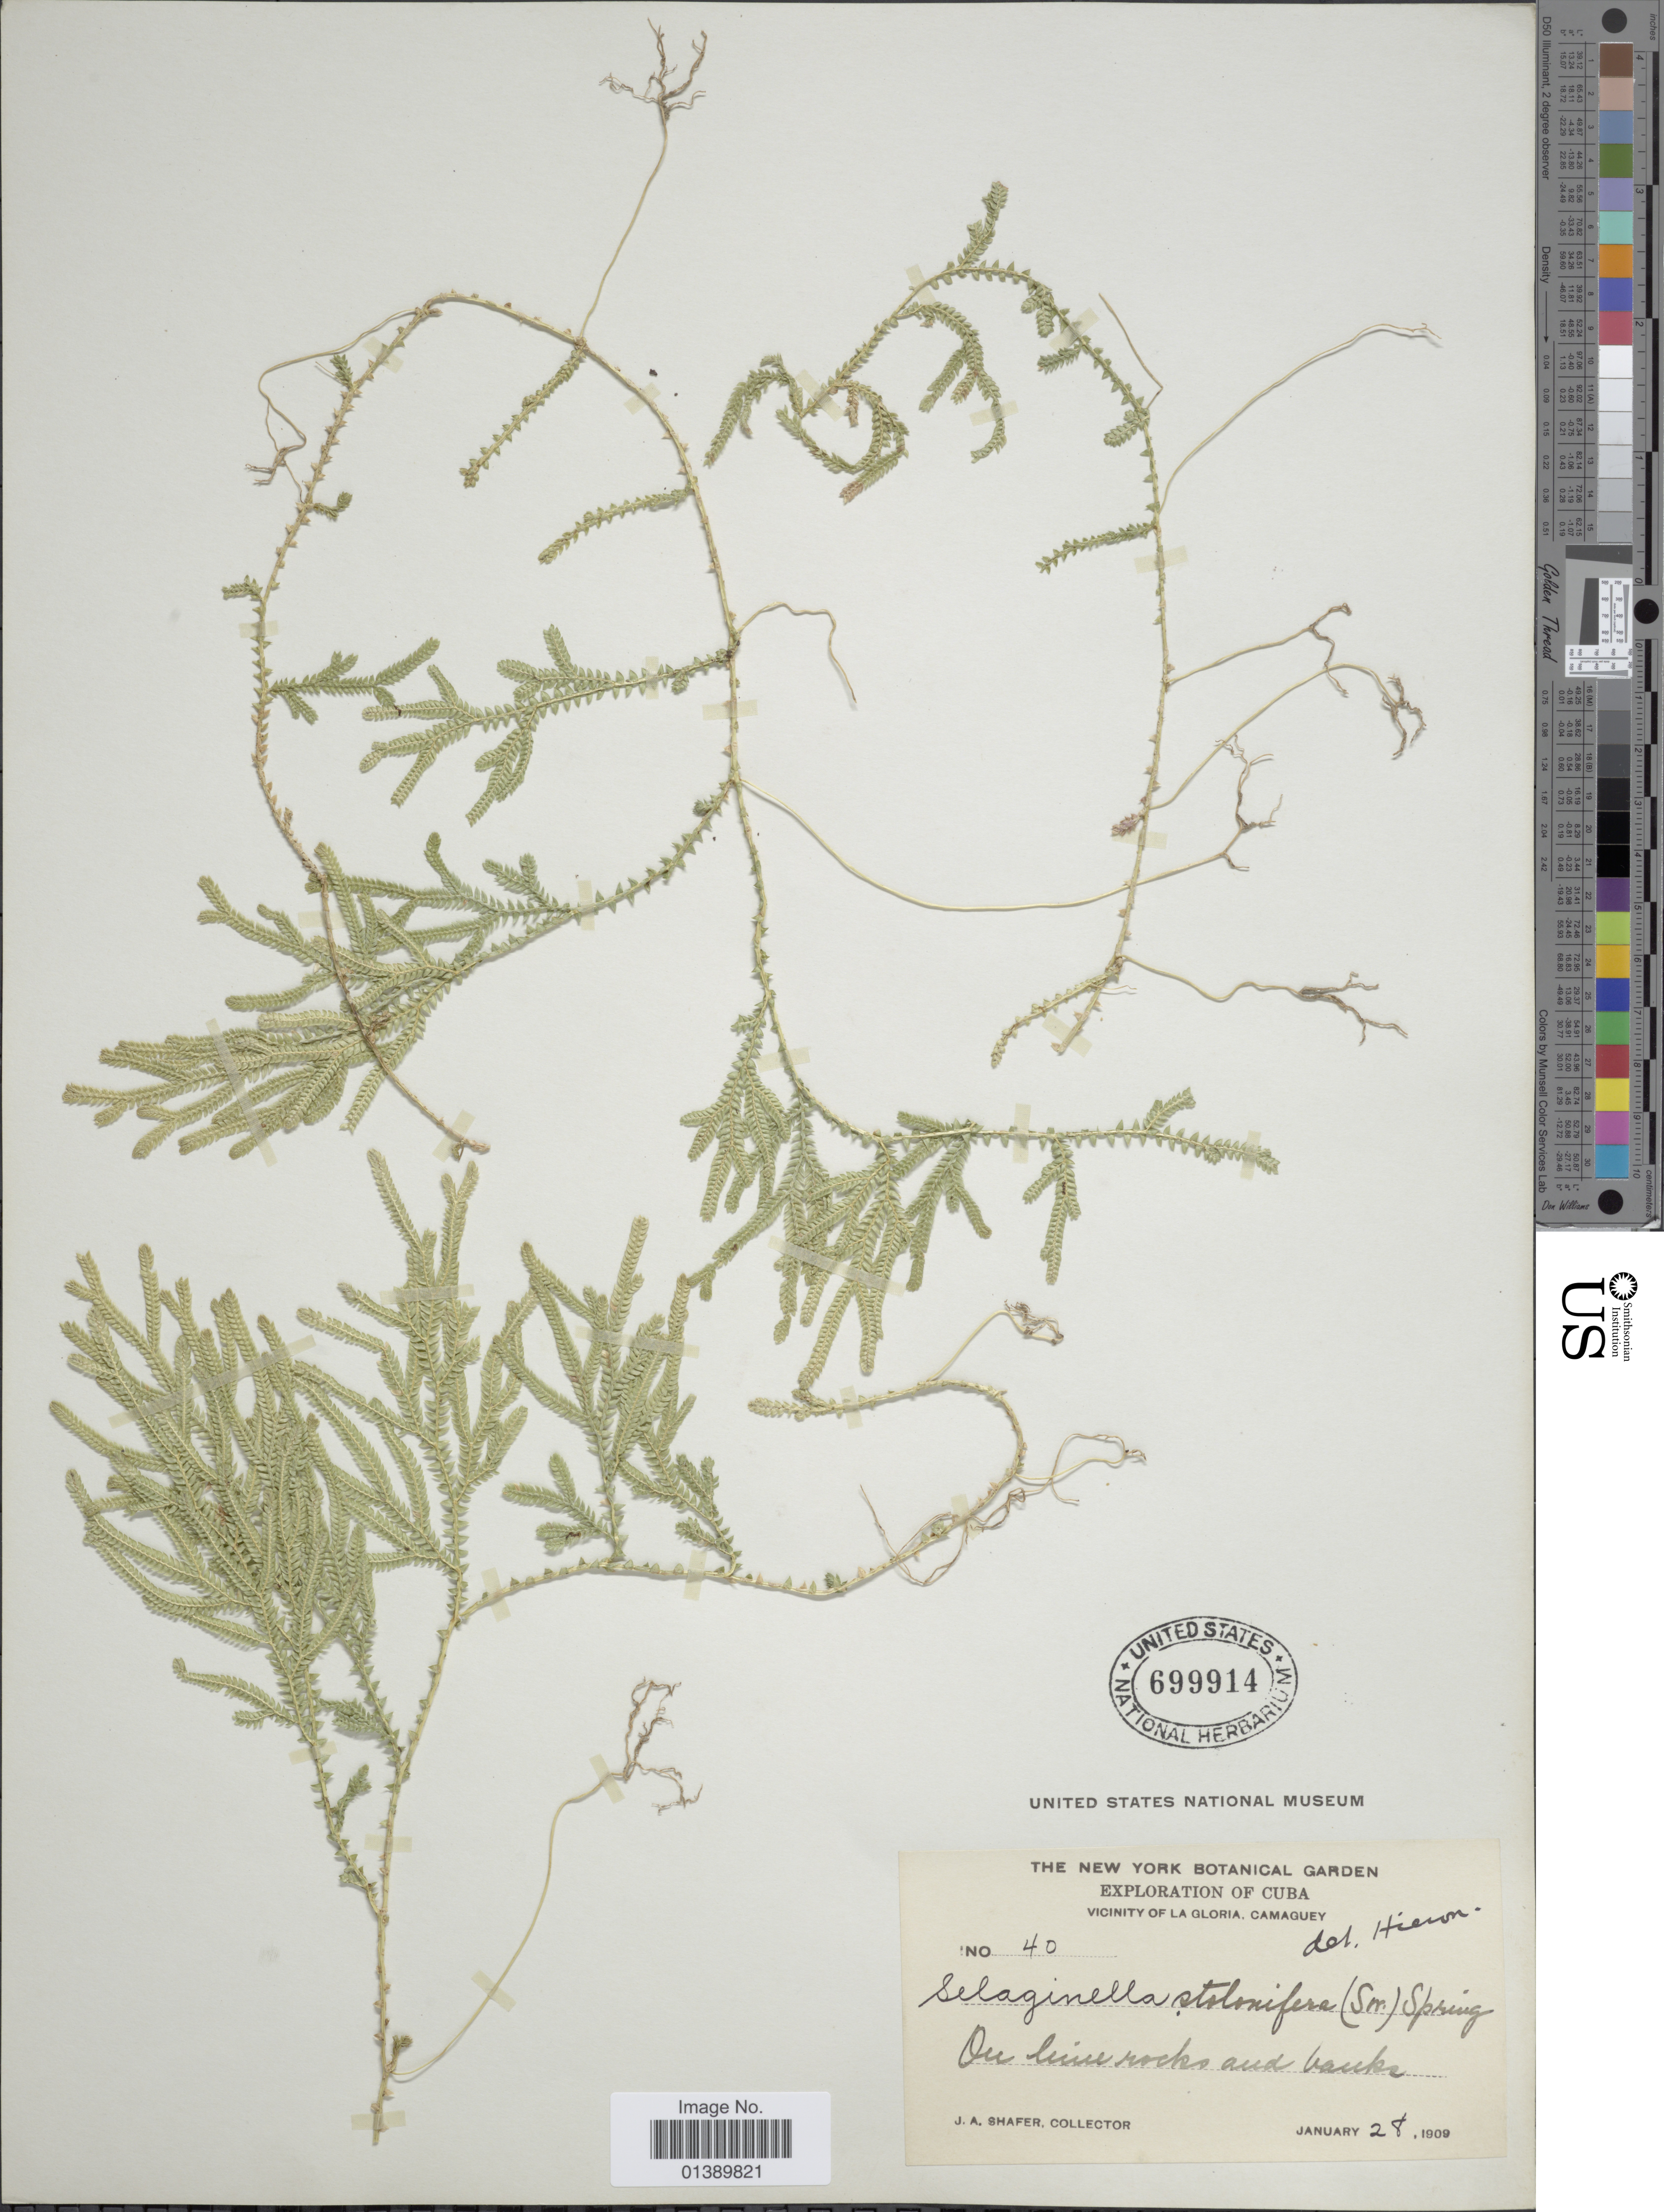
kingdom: Plantae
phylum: Tracheophyta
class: Lycopodiopsida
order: Selaginellales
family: Selaginellaceae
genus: Selaginella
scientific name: Selaginella plumosa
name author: (L.) C. Presl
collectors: J. A. Shafer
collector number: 40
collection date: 1909-01-28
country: Cuba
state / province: Camagüey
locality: Vicinity of La Gloria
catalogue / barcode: US 699914